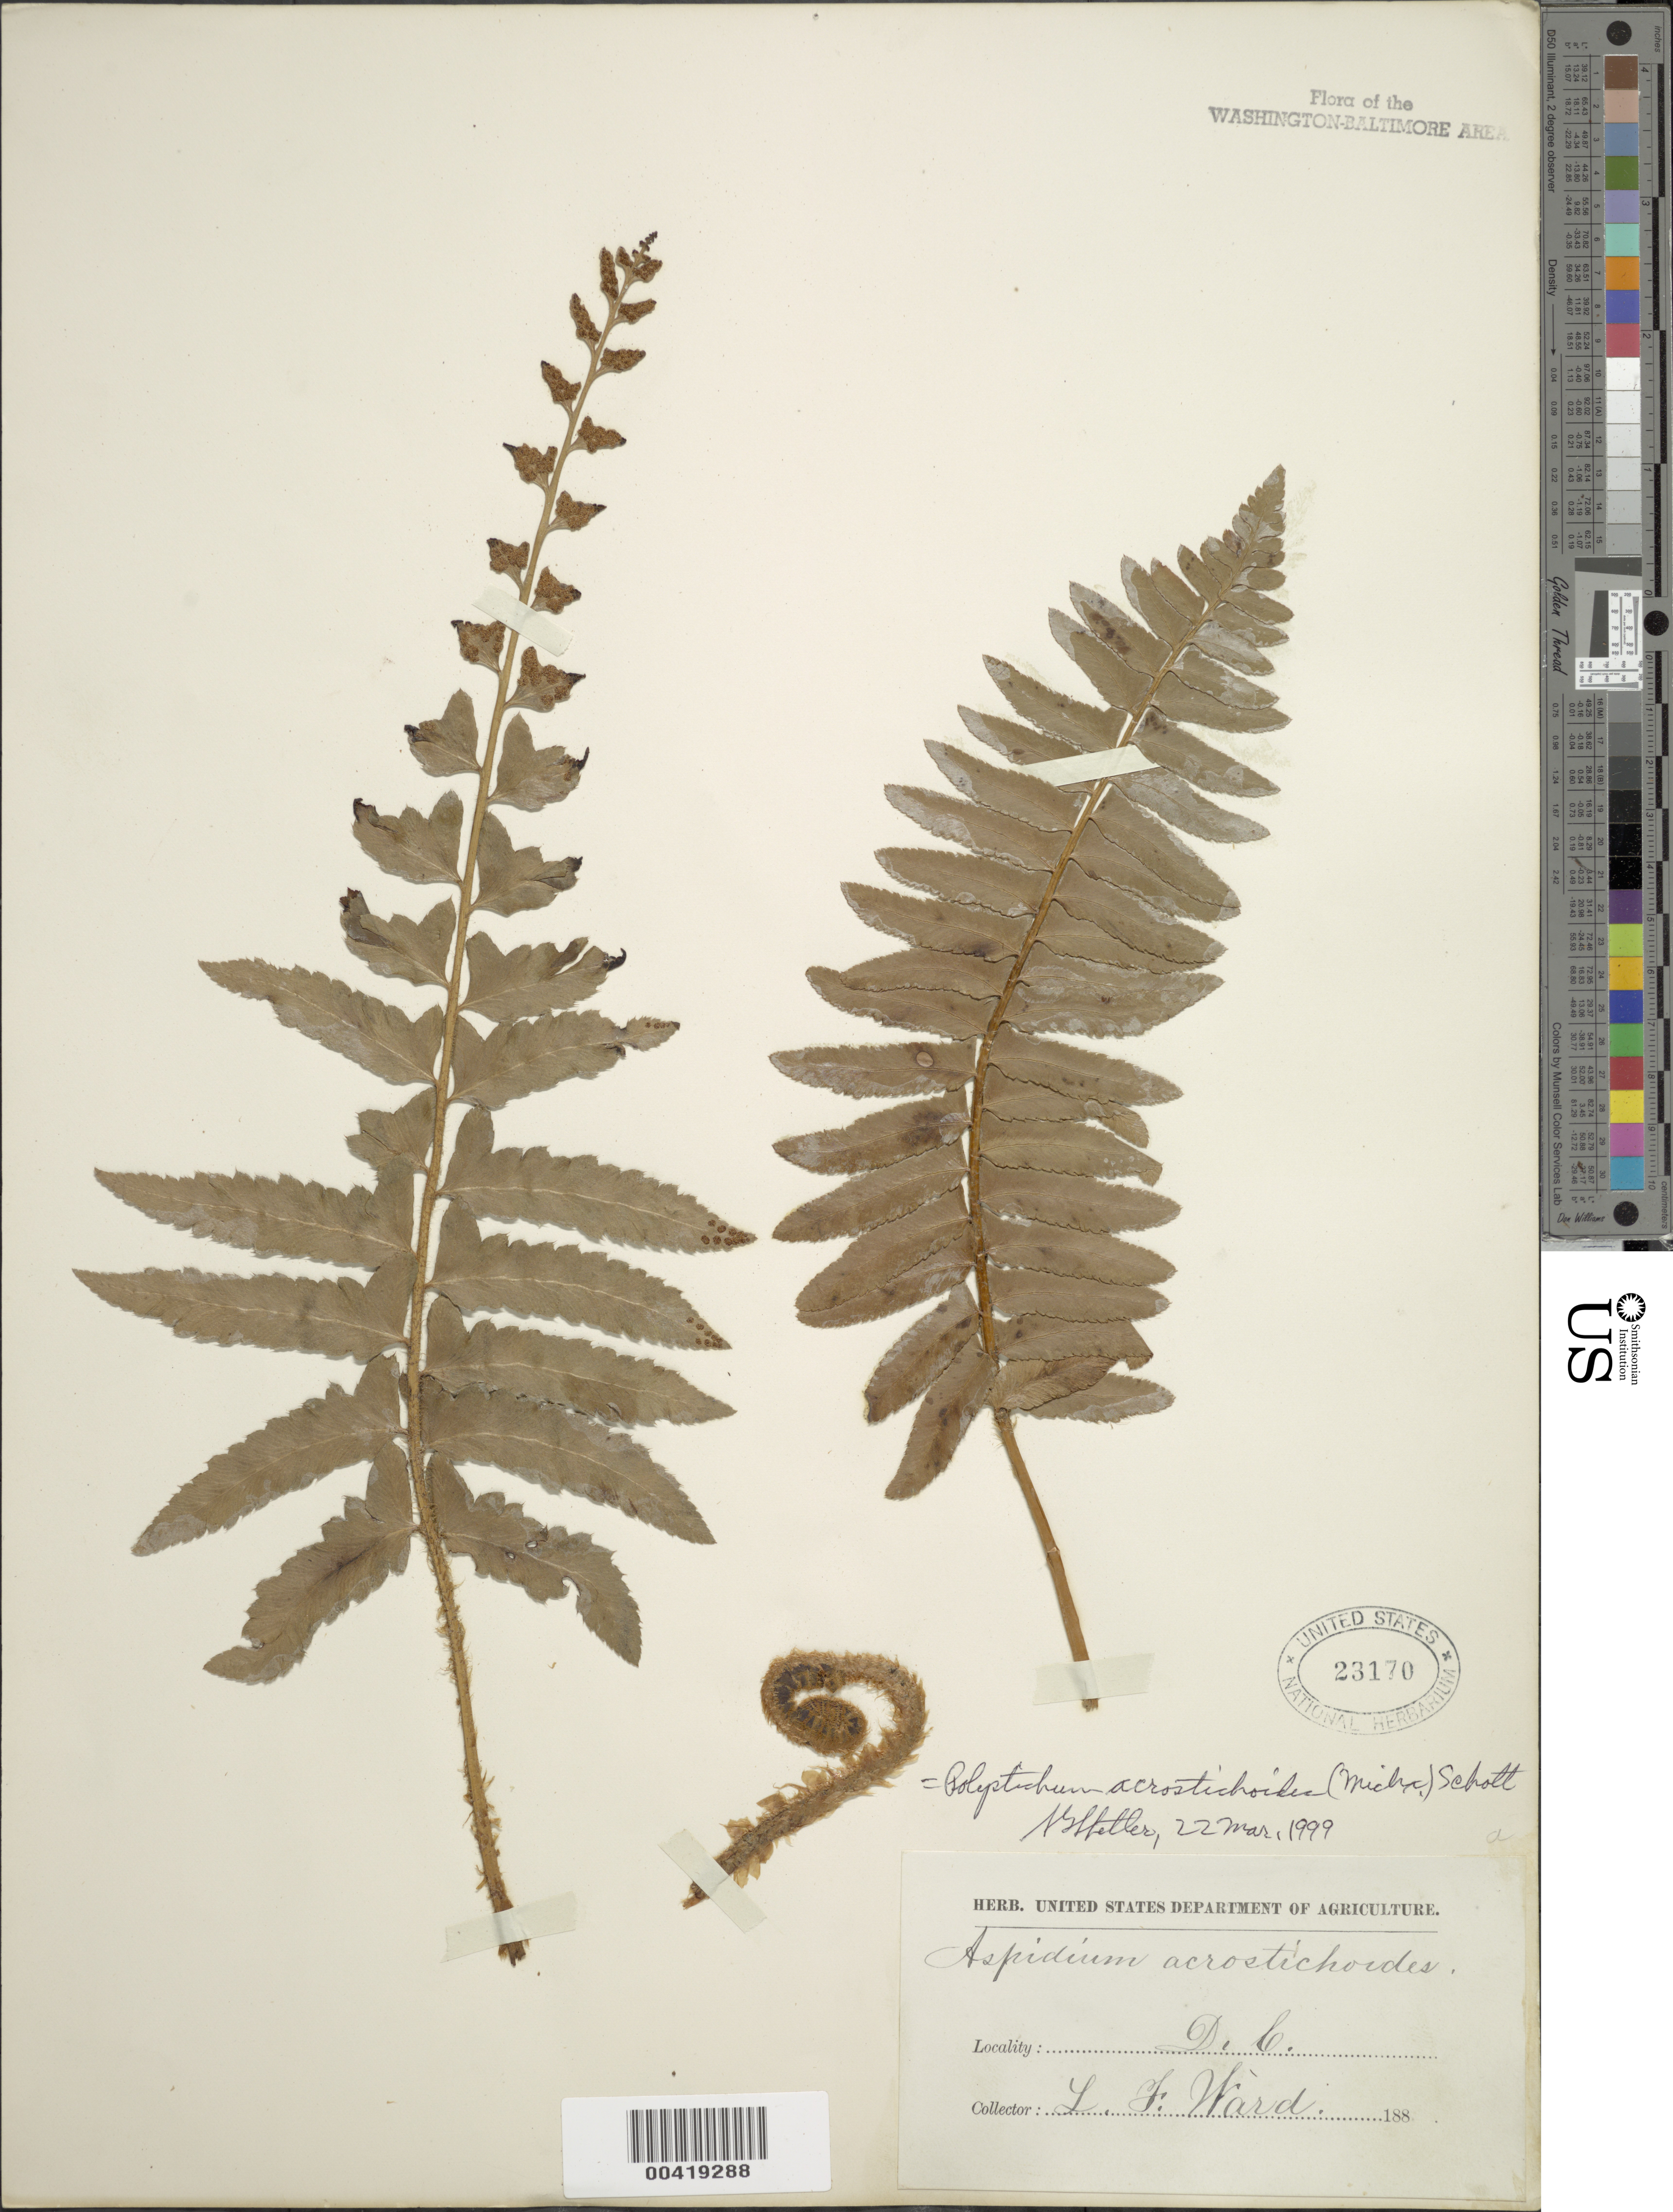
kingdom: Plantae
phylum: Tracheophyta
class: Polypodiopsida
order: Polypodiales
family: Dryopteridaceae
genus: Polystichum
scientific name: Polystichum acrostichoides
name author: (Michx.) Schott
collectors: L. F. Ward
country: United States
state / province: District of Columbia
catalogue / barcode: US 23170